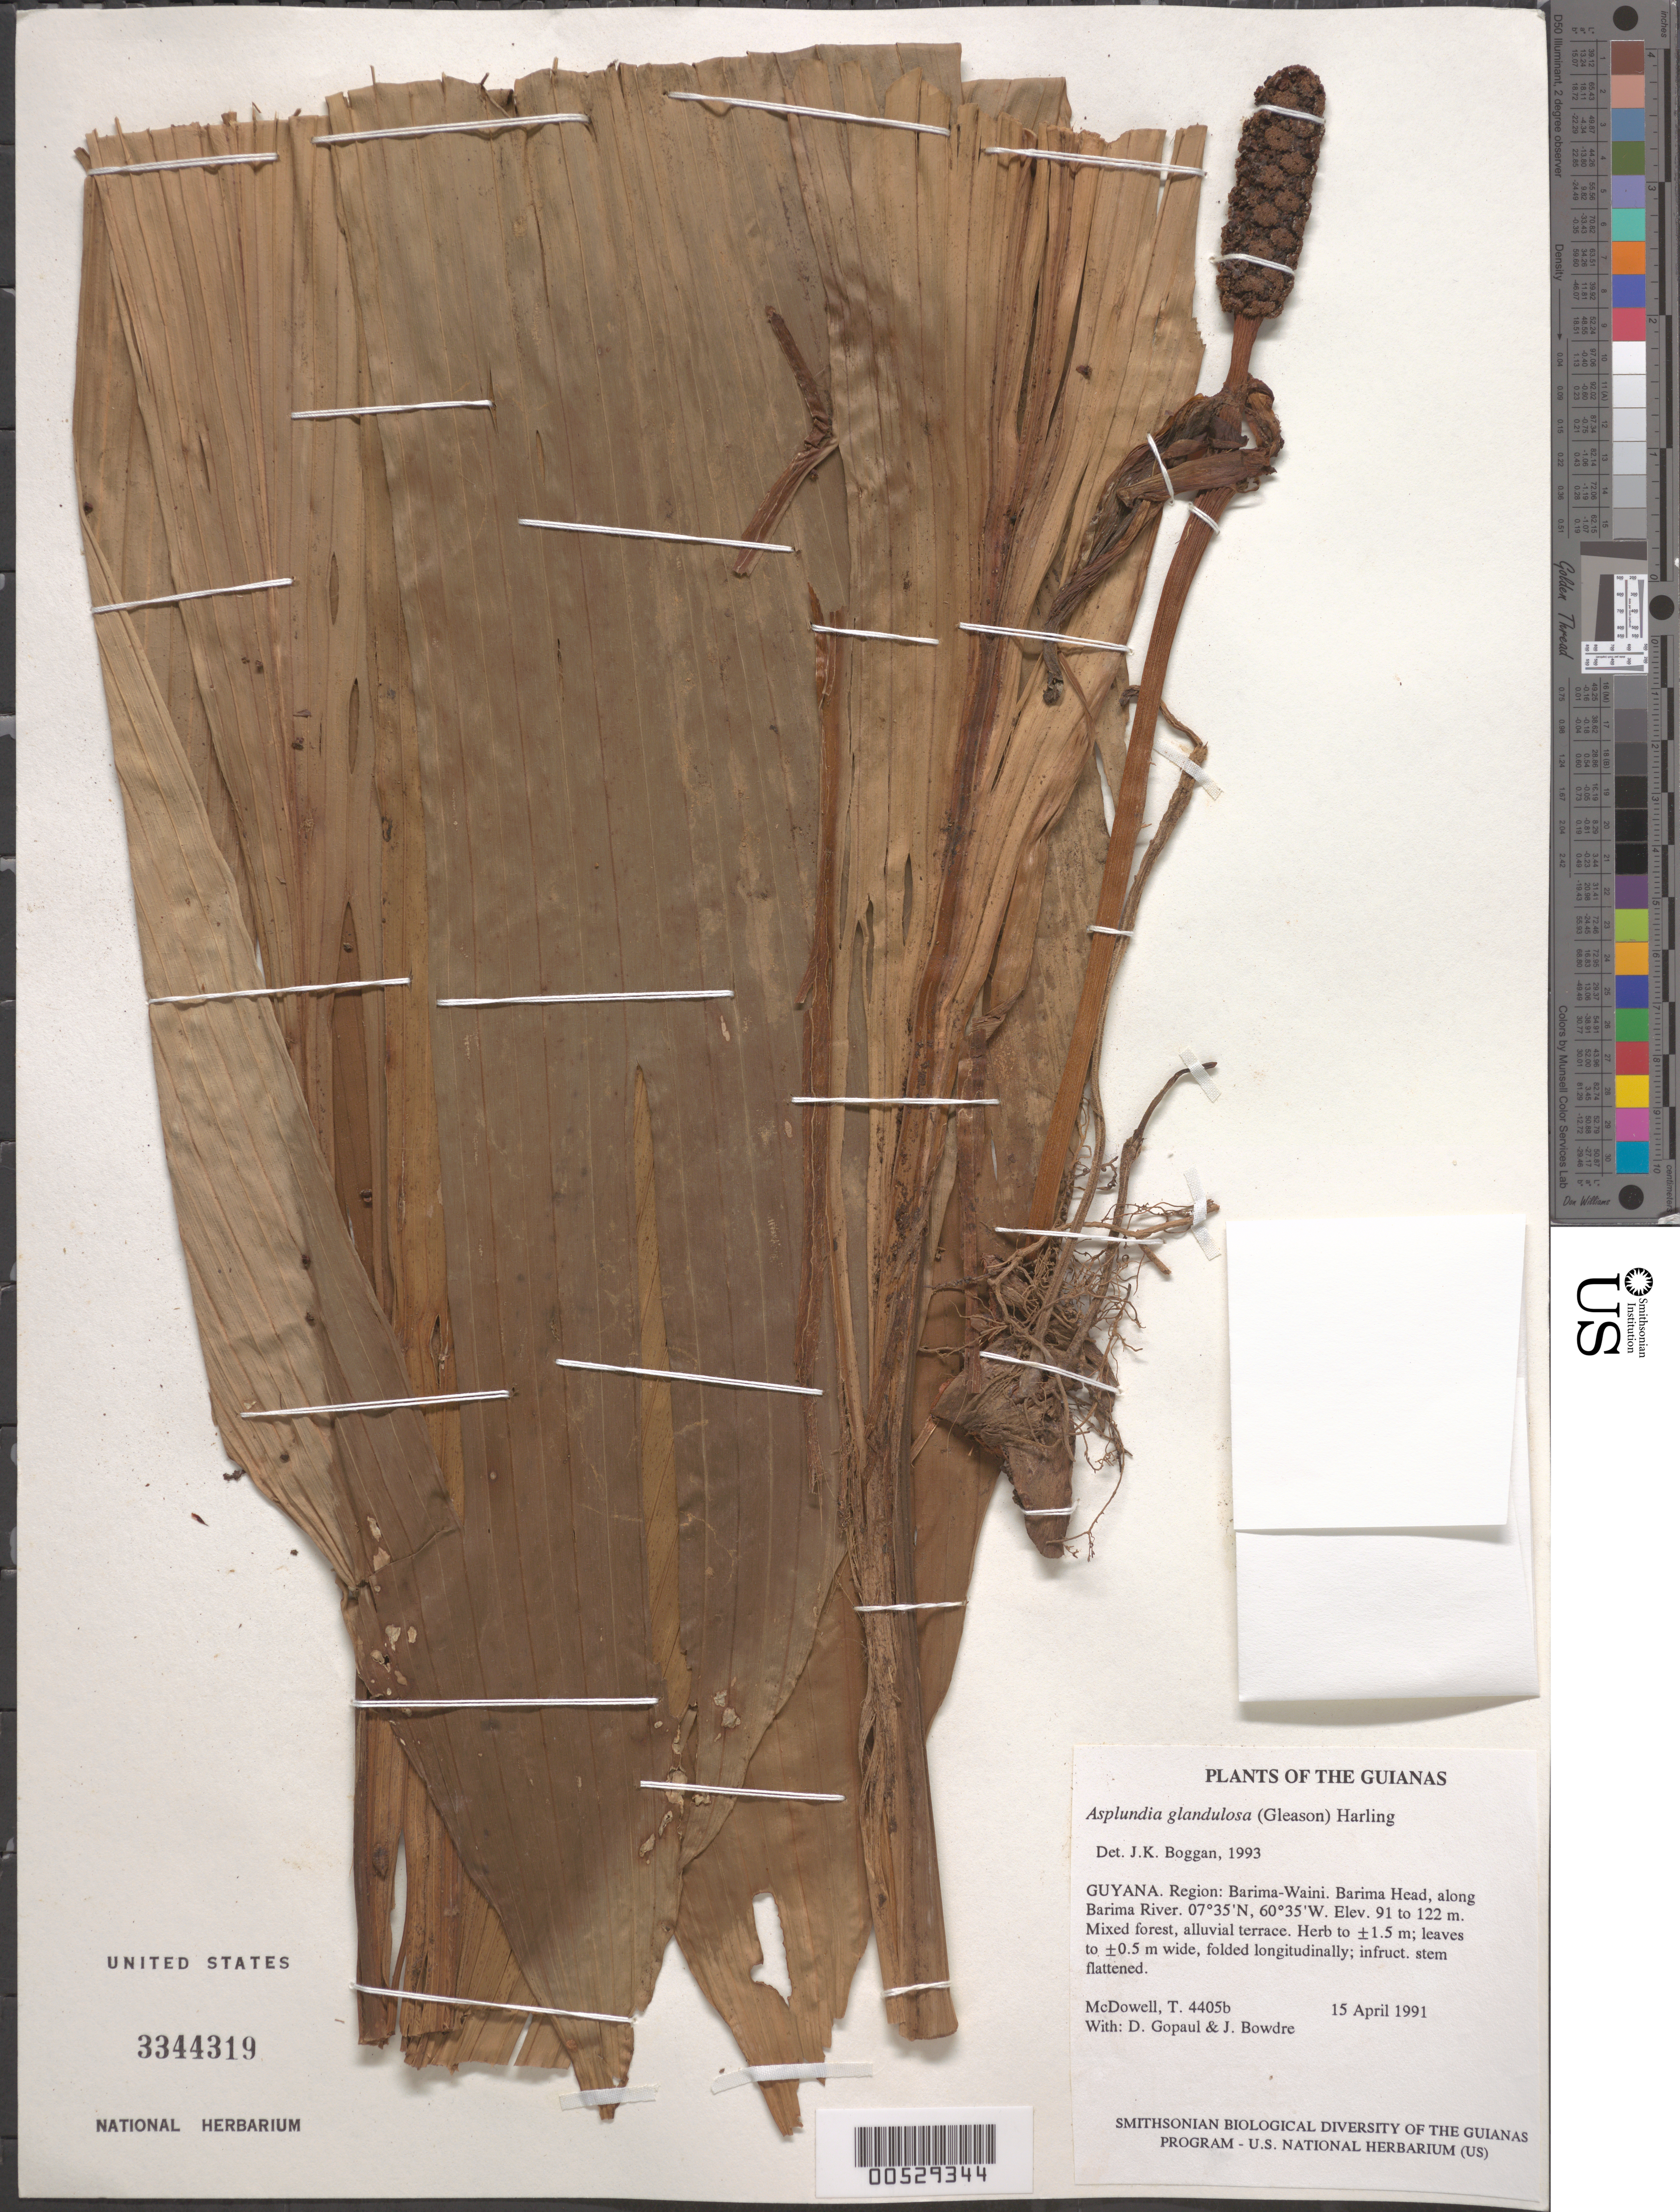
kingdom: Plantae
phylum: Tracheophyta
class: Liliopsida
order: Pandanales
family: Cyclanthaceae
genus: Asplundia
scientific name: Asplundia glandulosa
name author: (Gleason) Harling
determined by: Boggan, J. K., (US), NMNH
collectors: T. McDowell, D. Gopaul & J. Bowdre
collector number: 4405 b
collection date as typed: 15 April 1991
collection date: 1991-04-15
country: Guyana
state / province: Barima-Waini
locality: Barima Head, along Barima River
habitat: Mixed forest, alluvial terrace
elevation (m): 91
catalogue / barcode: US 3344319